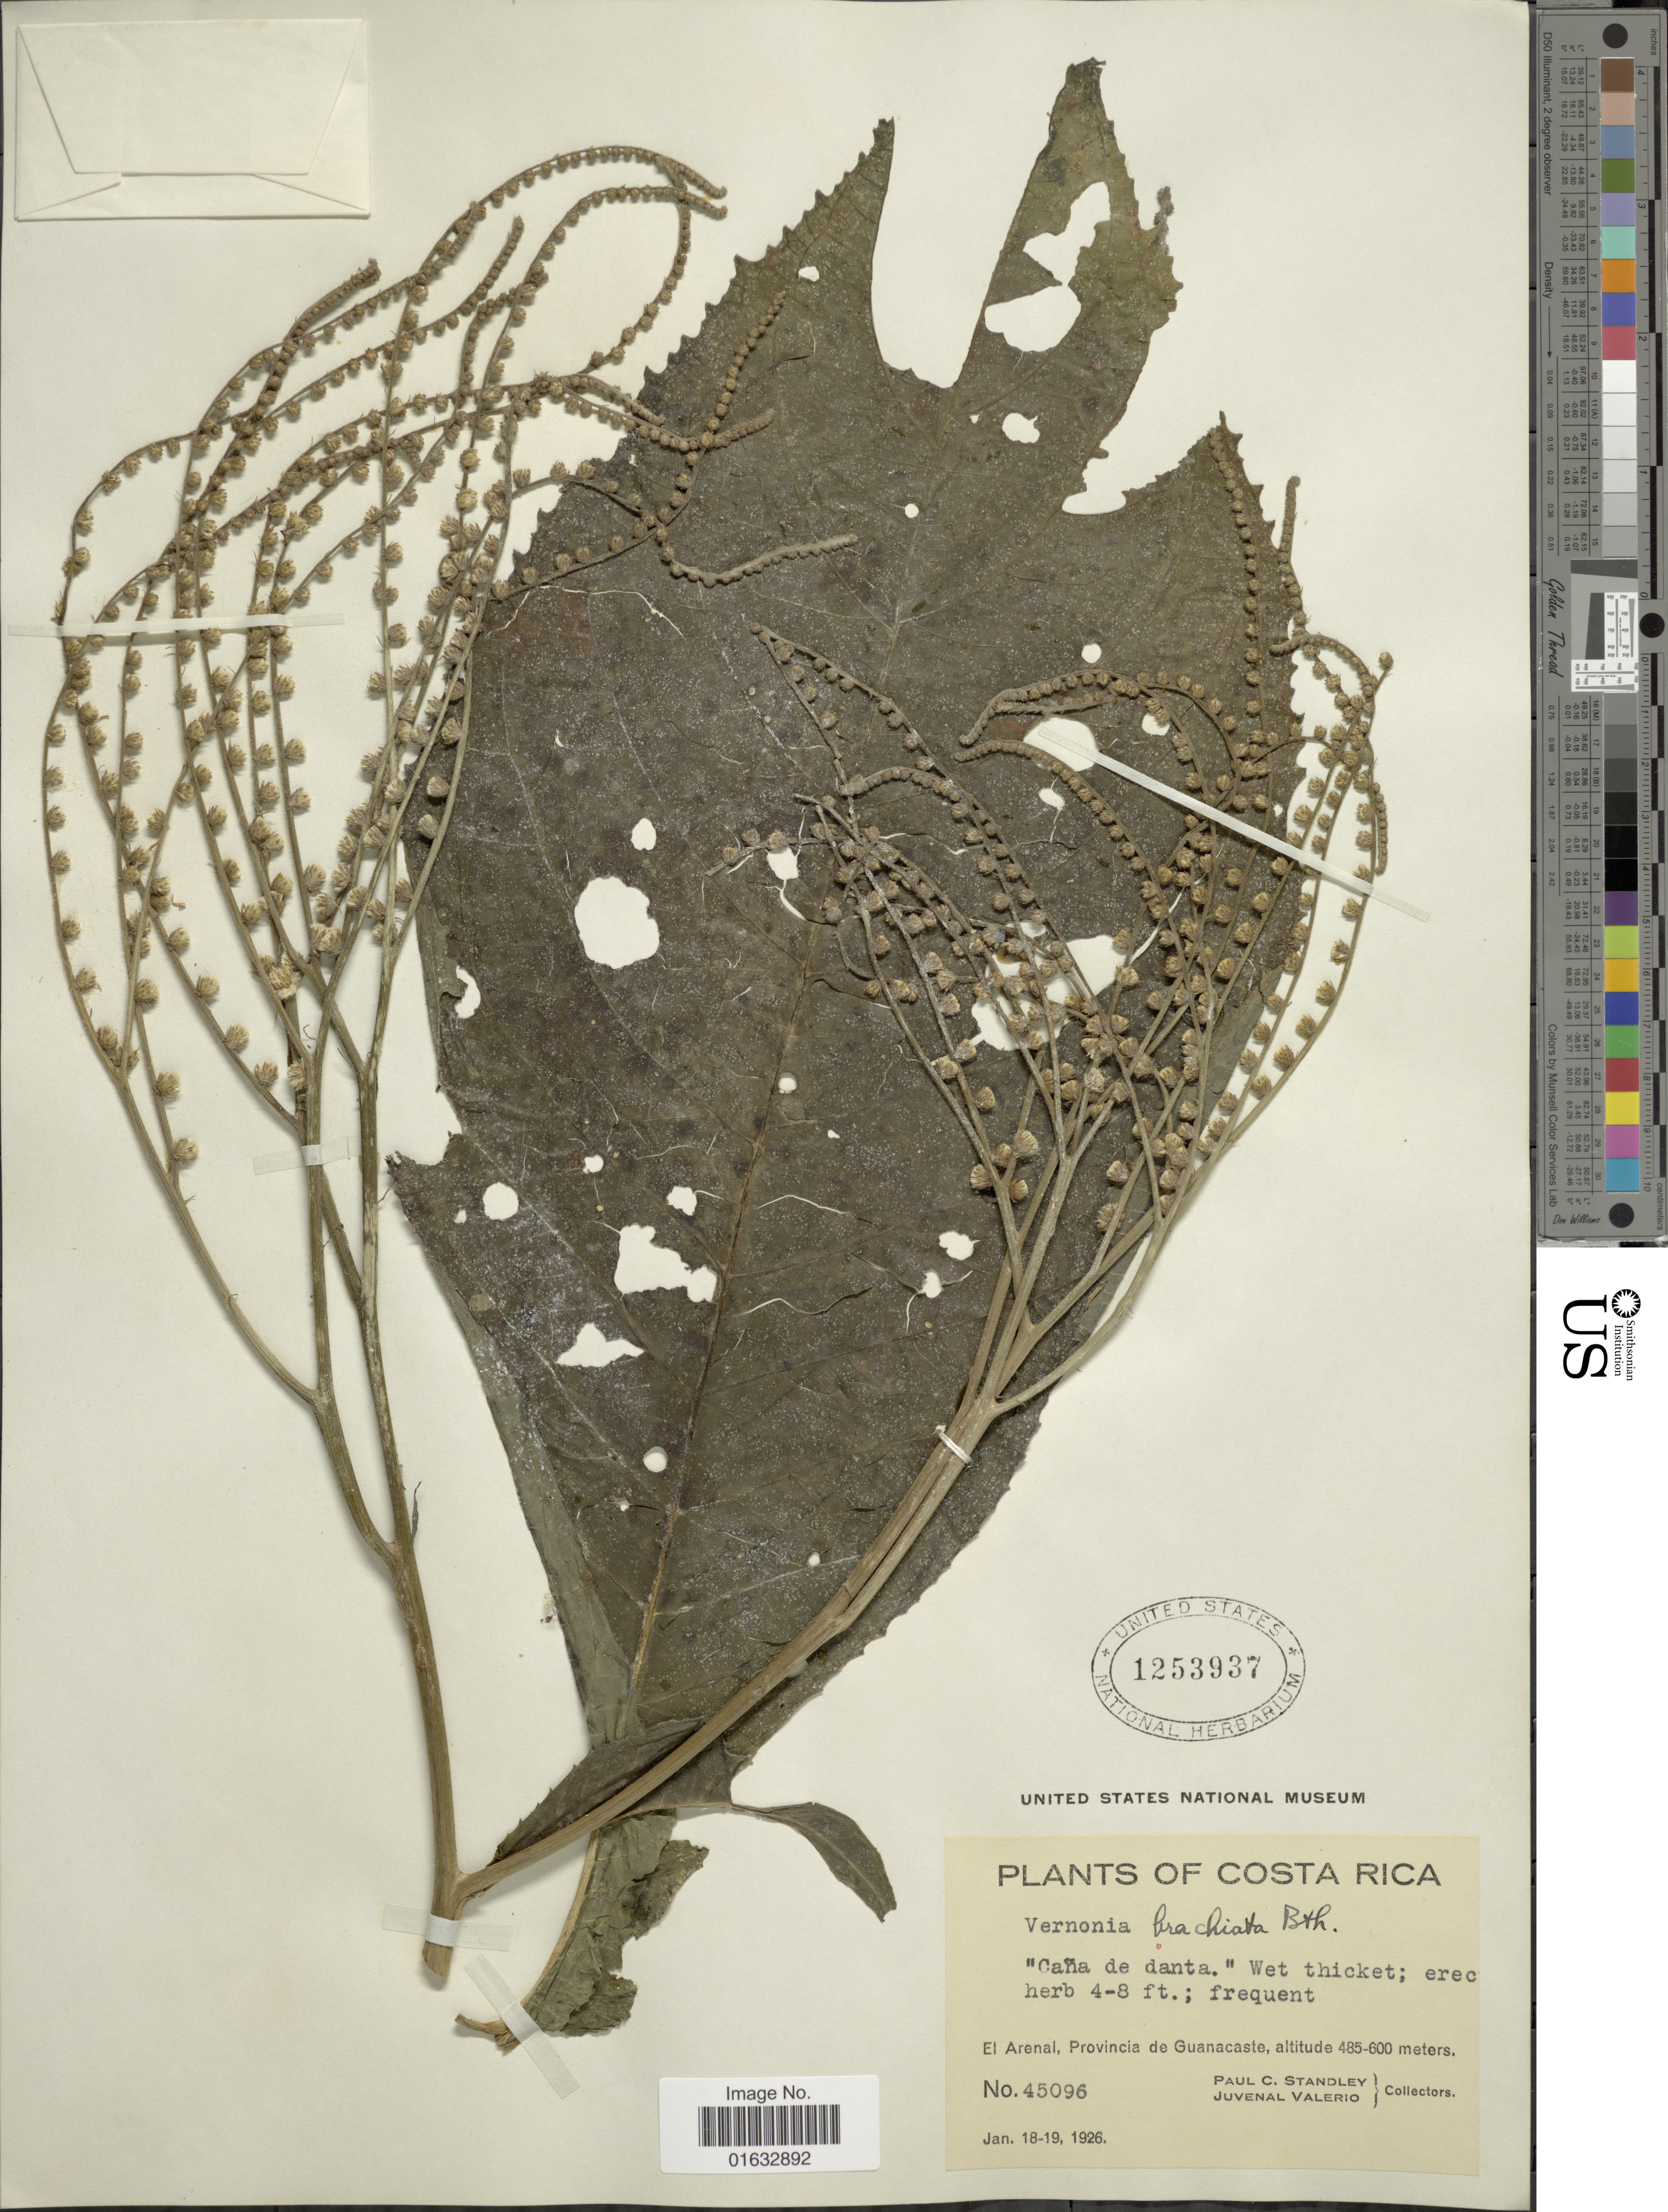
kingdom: Plantae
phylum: Tracheophyta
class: Magnoliopsida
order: Asterales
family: Asteraceae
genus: Eirmocephala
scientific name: Eirmocephala brachiata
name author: (Benth.) H. Rob.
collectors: P. C. Standley & J. Valerio R.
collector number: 45096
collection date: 1926-01-18/1926-01-19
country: Costa Rica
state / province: Guanacaste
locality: El Arenal, Provincia de Guanacaste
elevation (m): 485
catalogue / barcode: US 1253937